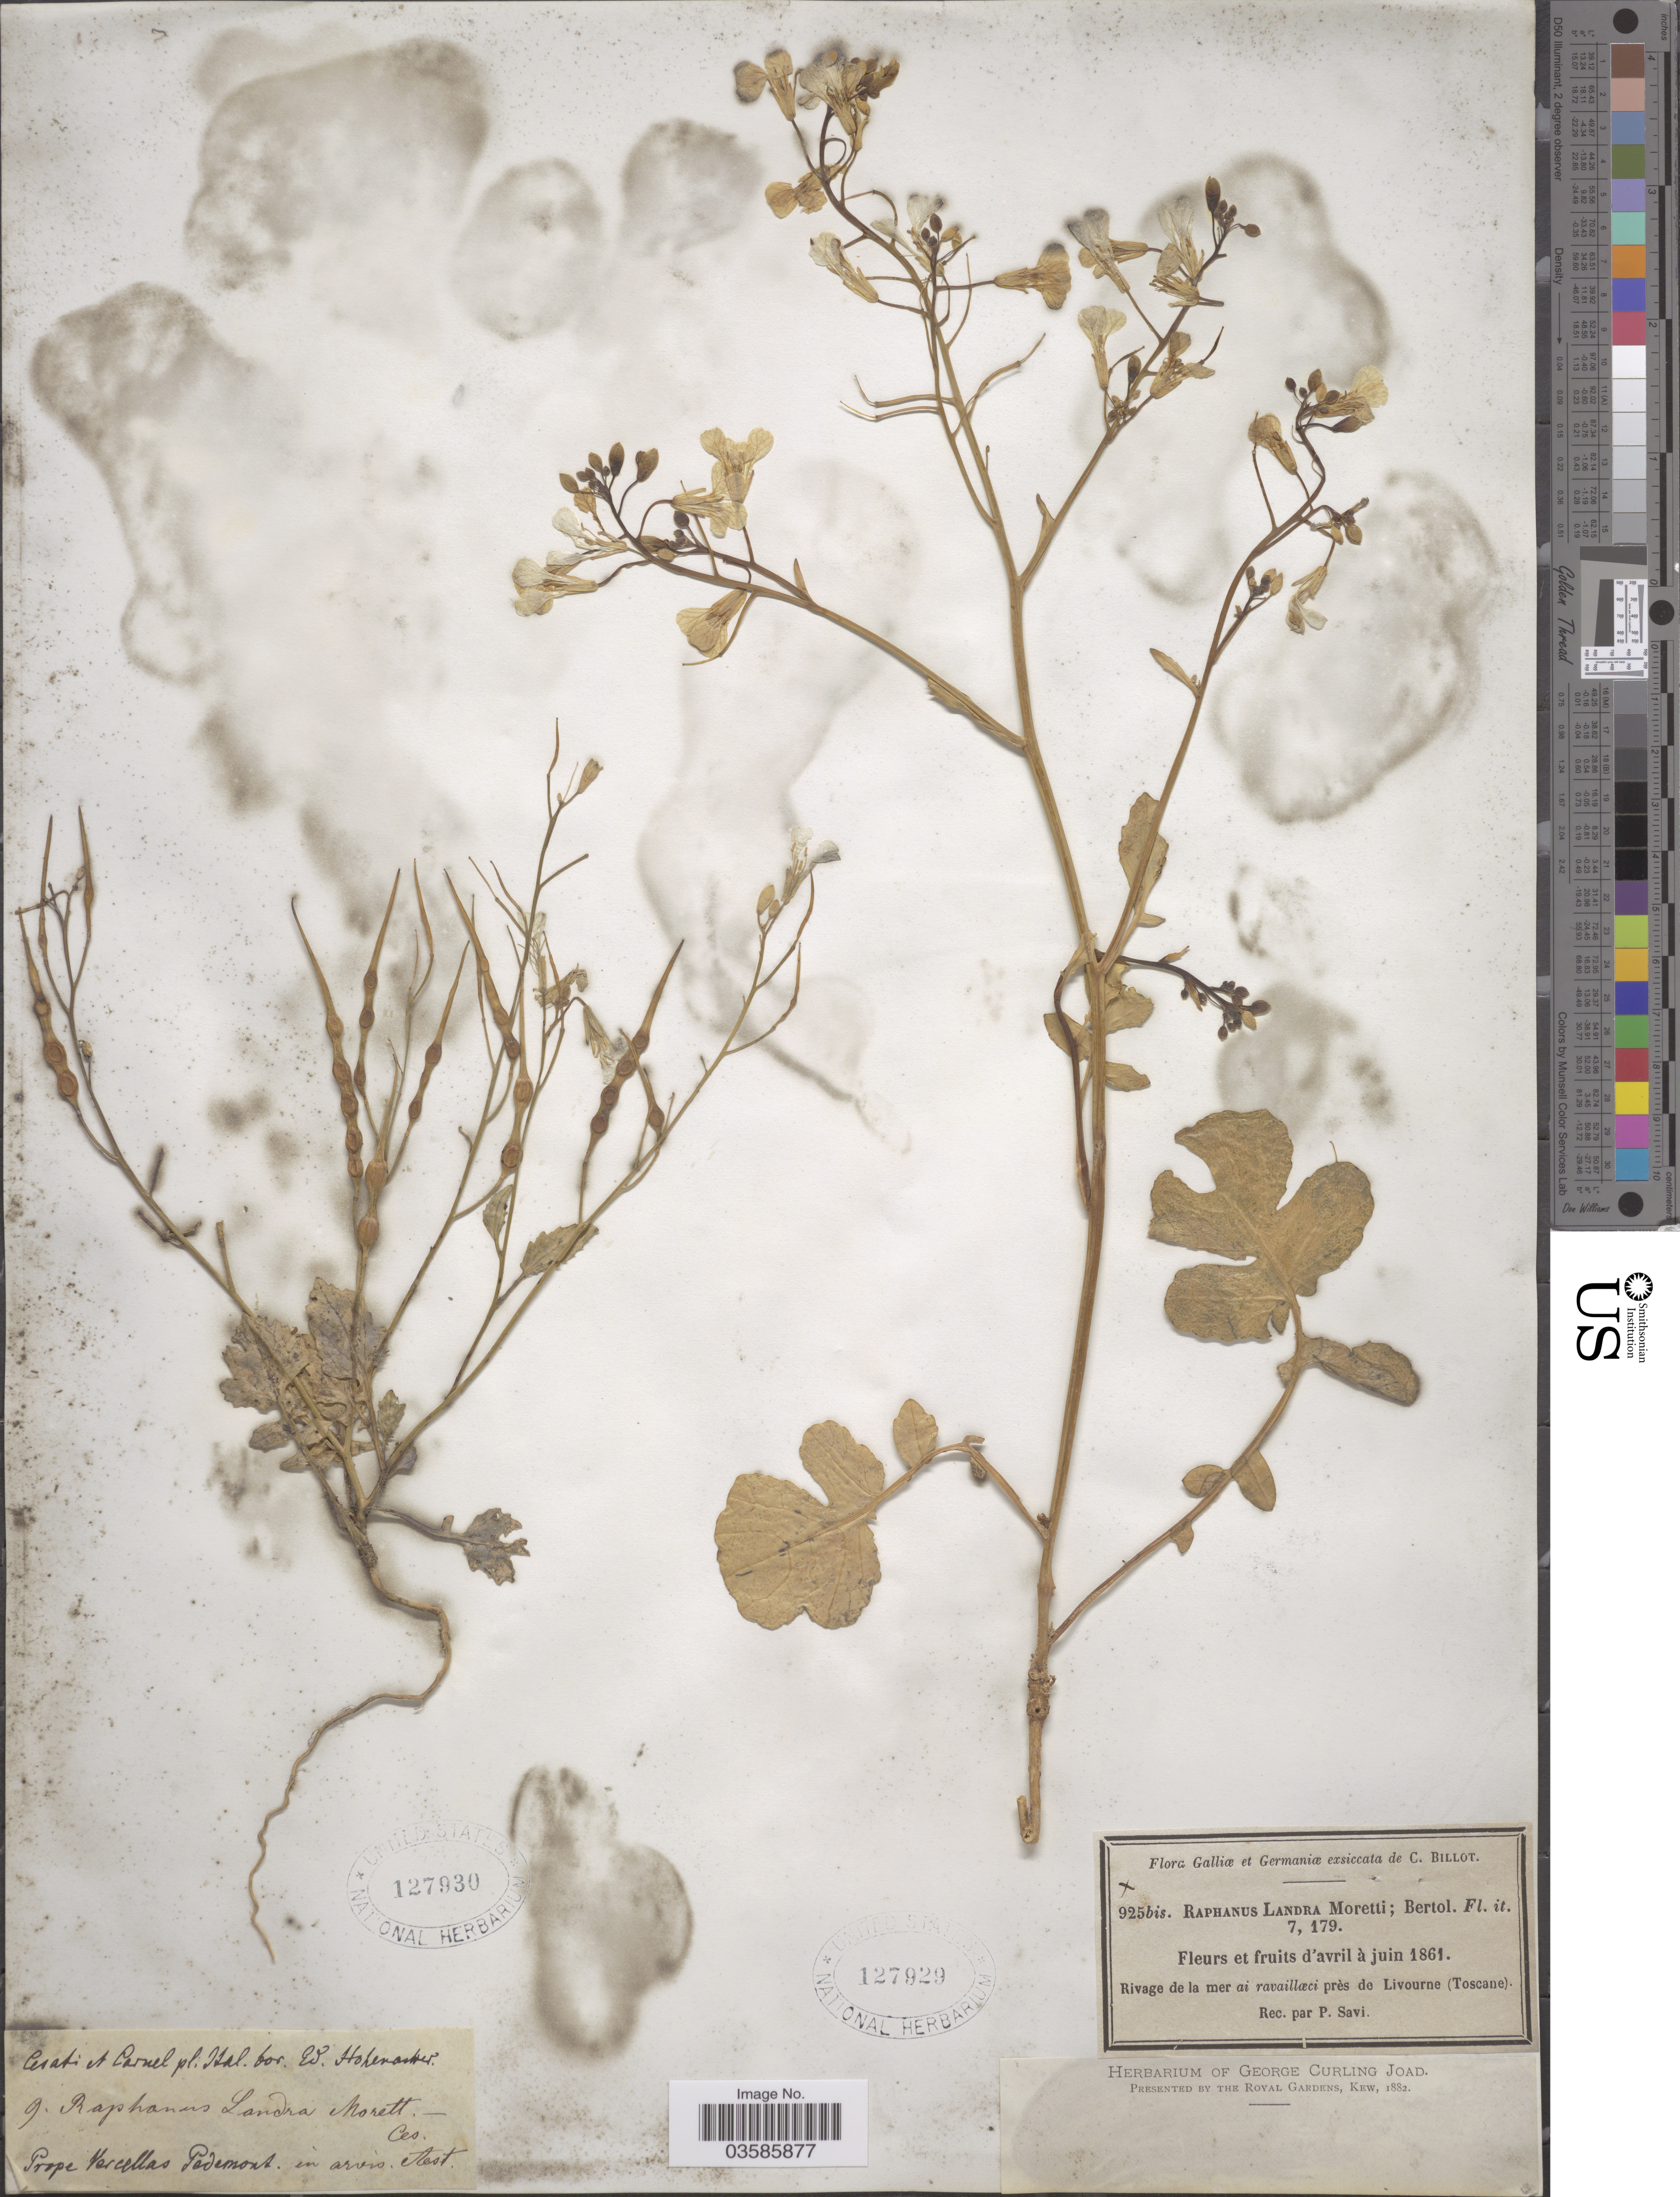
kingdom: Plantae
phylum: Tracheophyta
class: Magnoliopsida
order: Brassicales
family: Brassicaceae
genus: Raphanus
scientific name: Raphanus landra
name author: Moretti ex DC.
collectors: P. Savi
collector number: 925bis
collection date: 1861-04/1861-06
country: Italy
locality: Galliæ et Germaniæ. Rivage de la mer ai ravaillæci près de Livourne (Toscane).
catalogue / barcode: US 127929